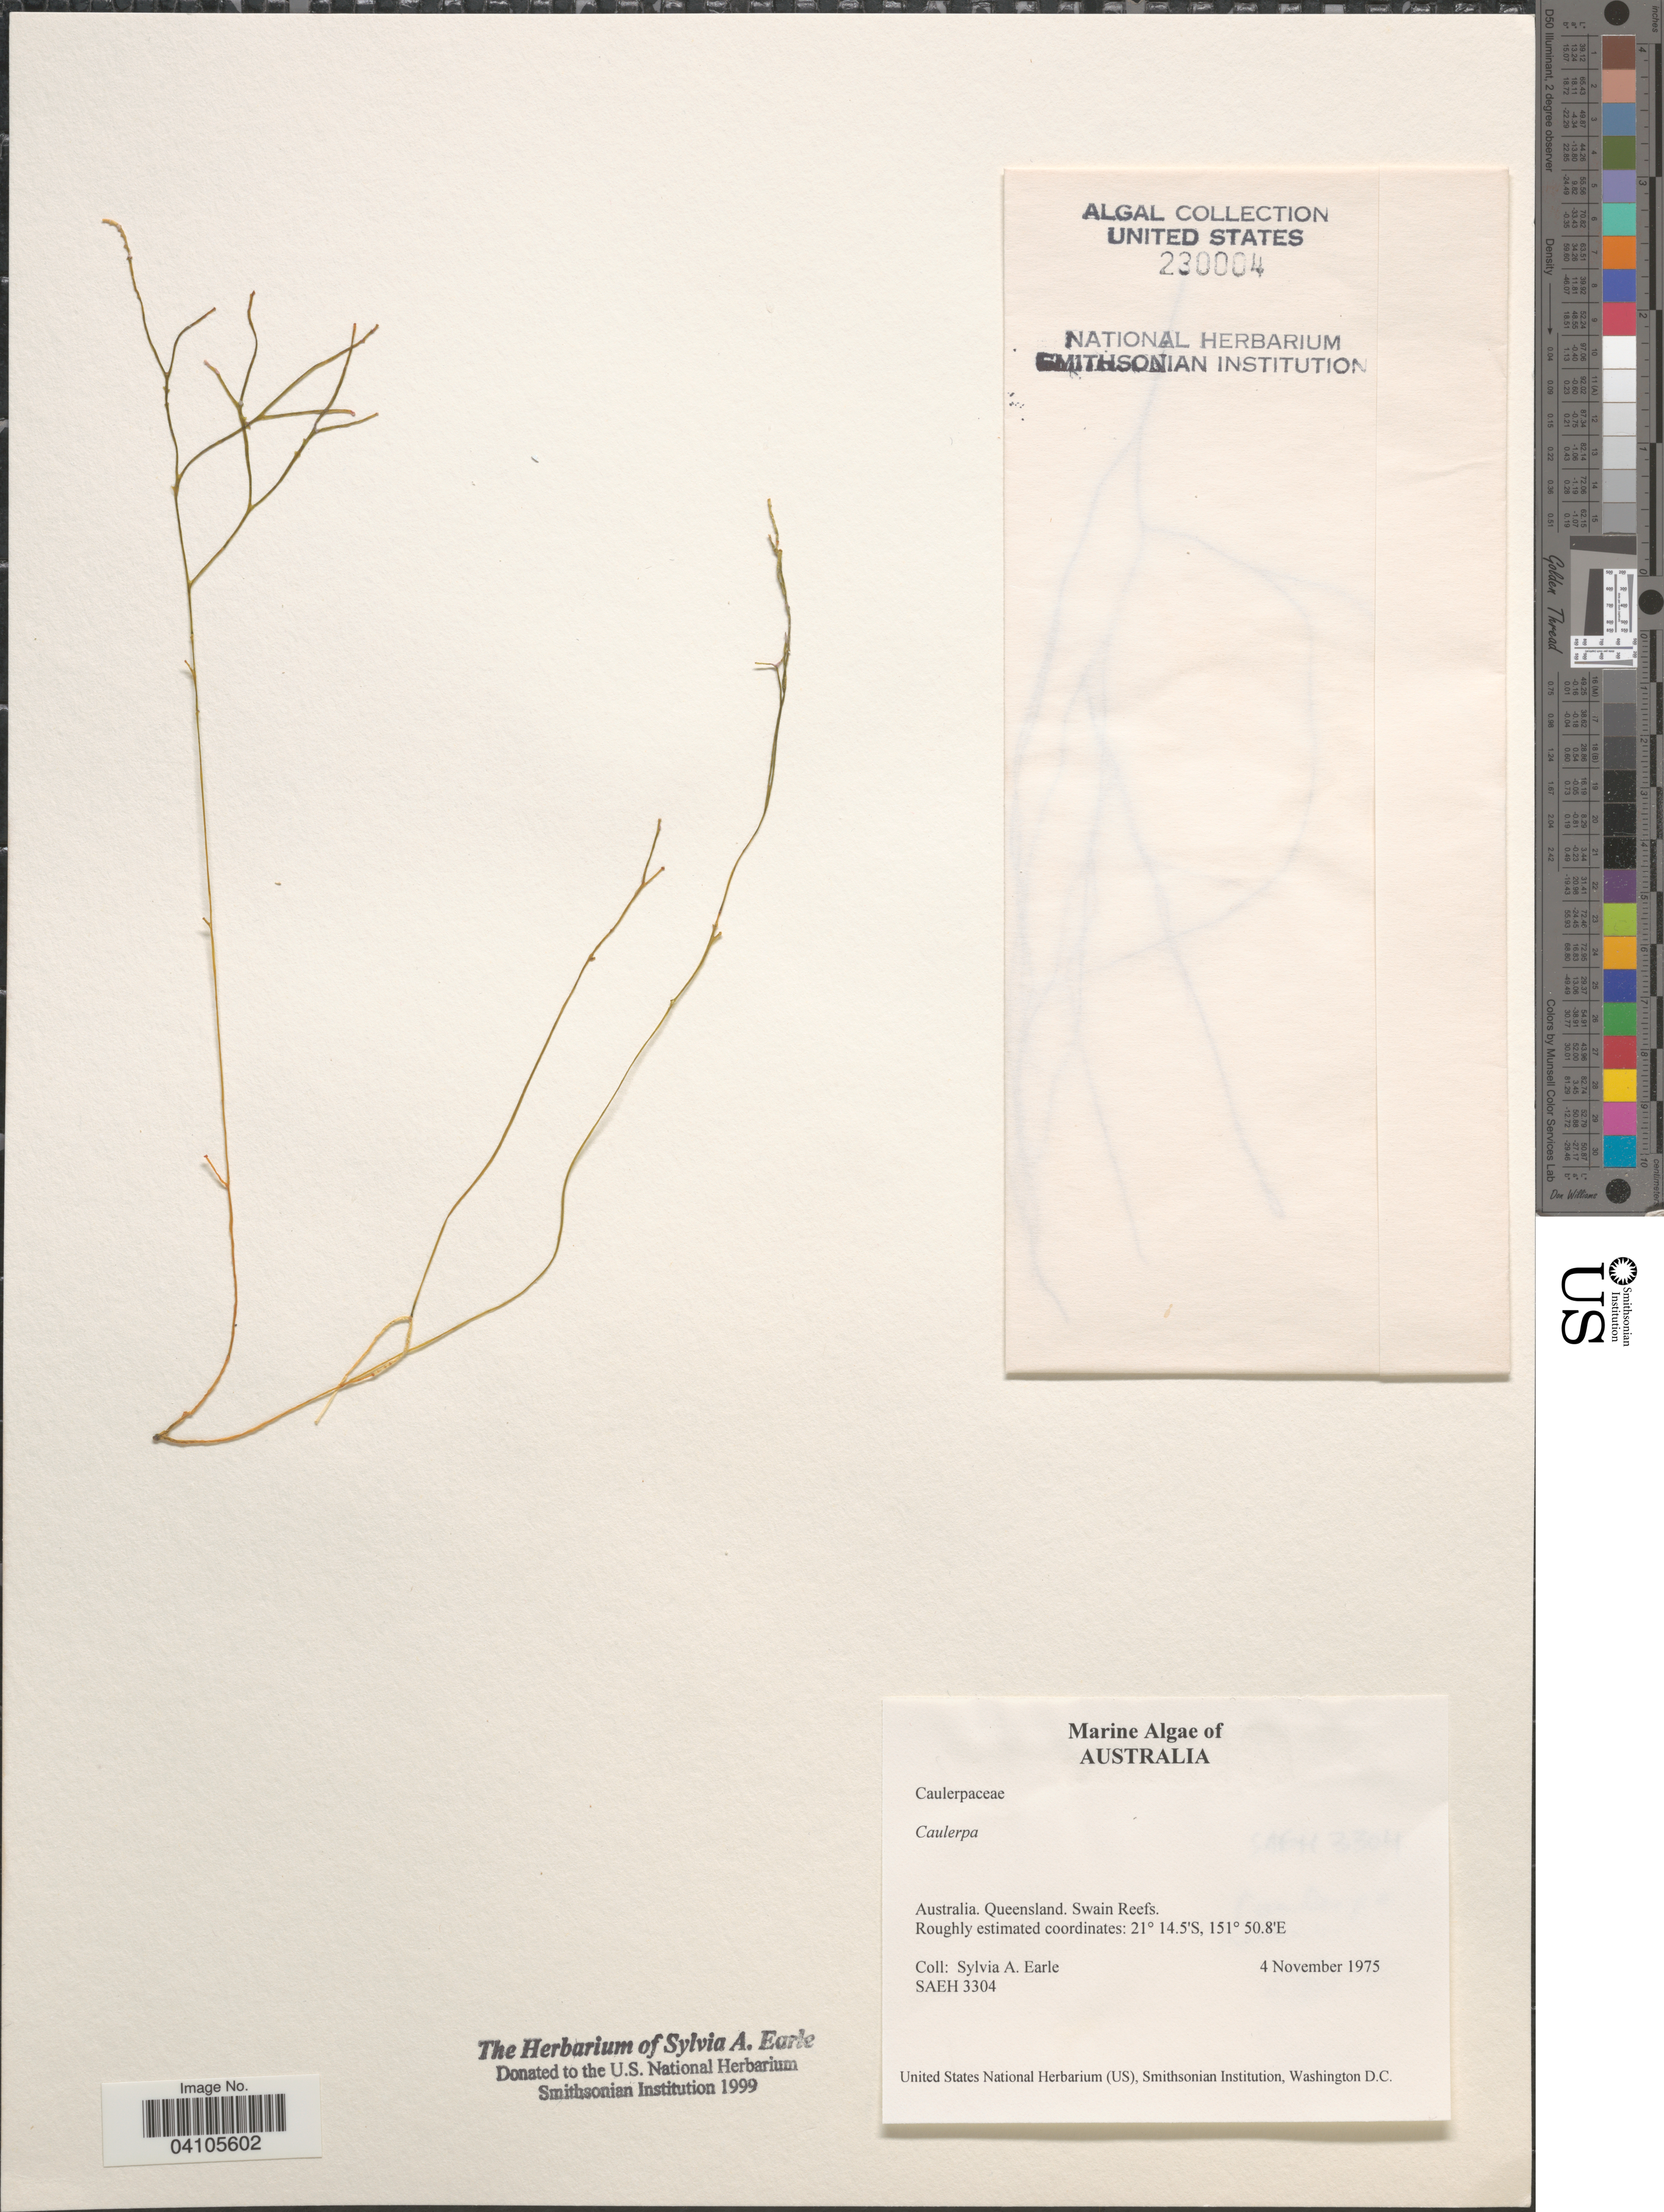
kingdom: Plantae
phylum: Chlorophyta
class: Ulvophyceae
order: Bryopsidales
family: Caulerpaceae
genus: Caulerpa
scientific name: Caulerpa sp.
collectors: S. A. Earle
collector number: SAEH 3304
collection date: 1975-11-04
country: Australia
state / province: Queensland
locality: Swain Reefs.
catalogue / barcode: US 230004